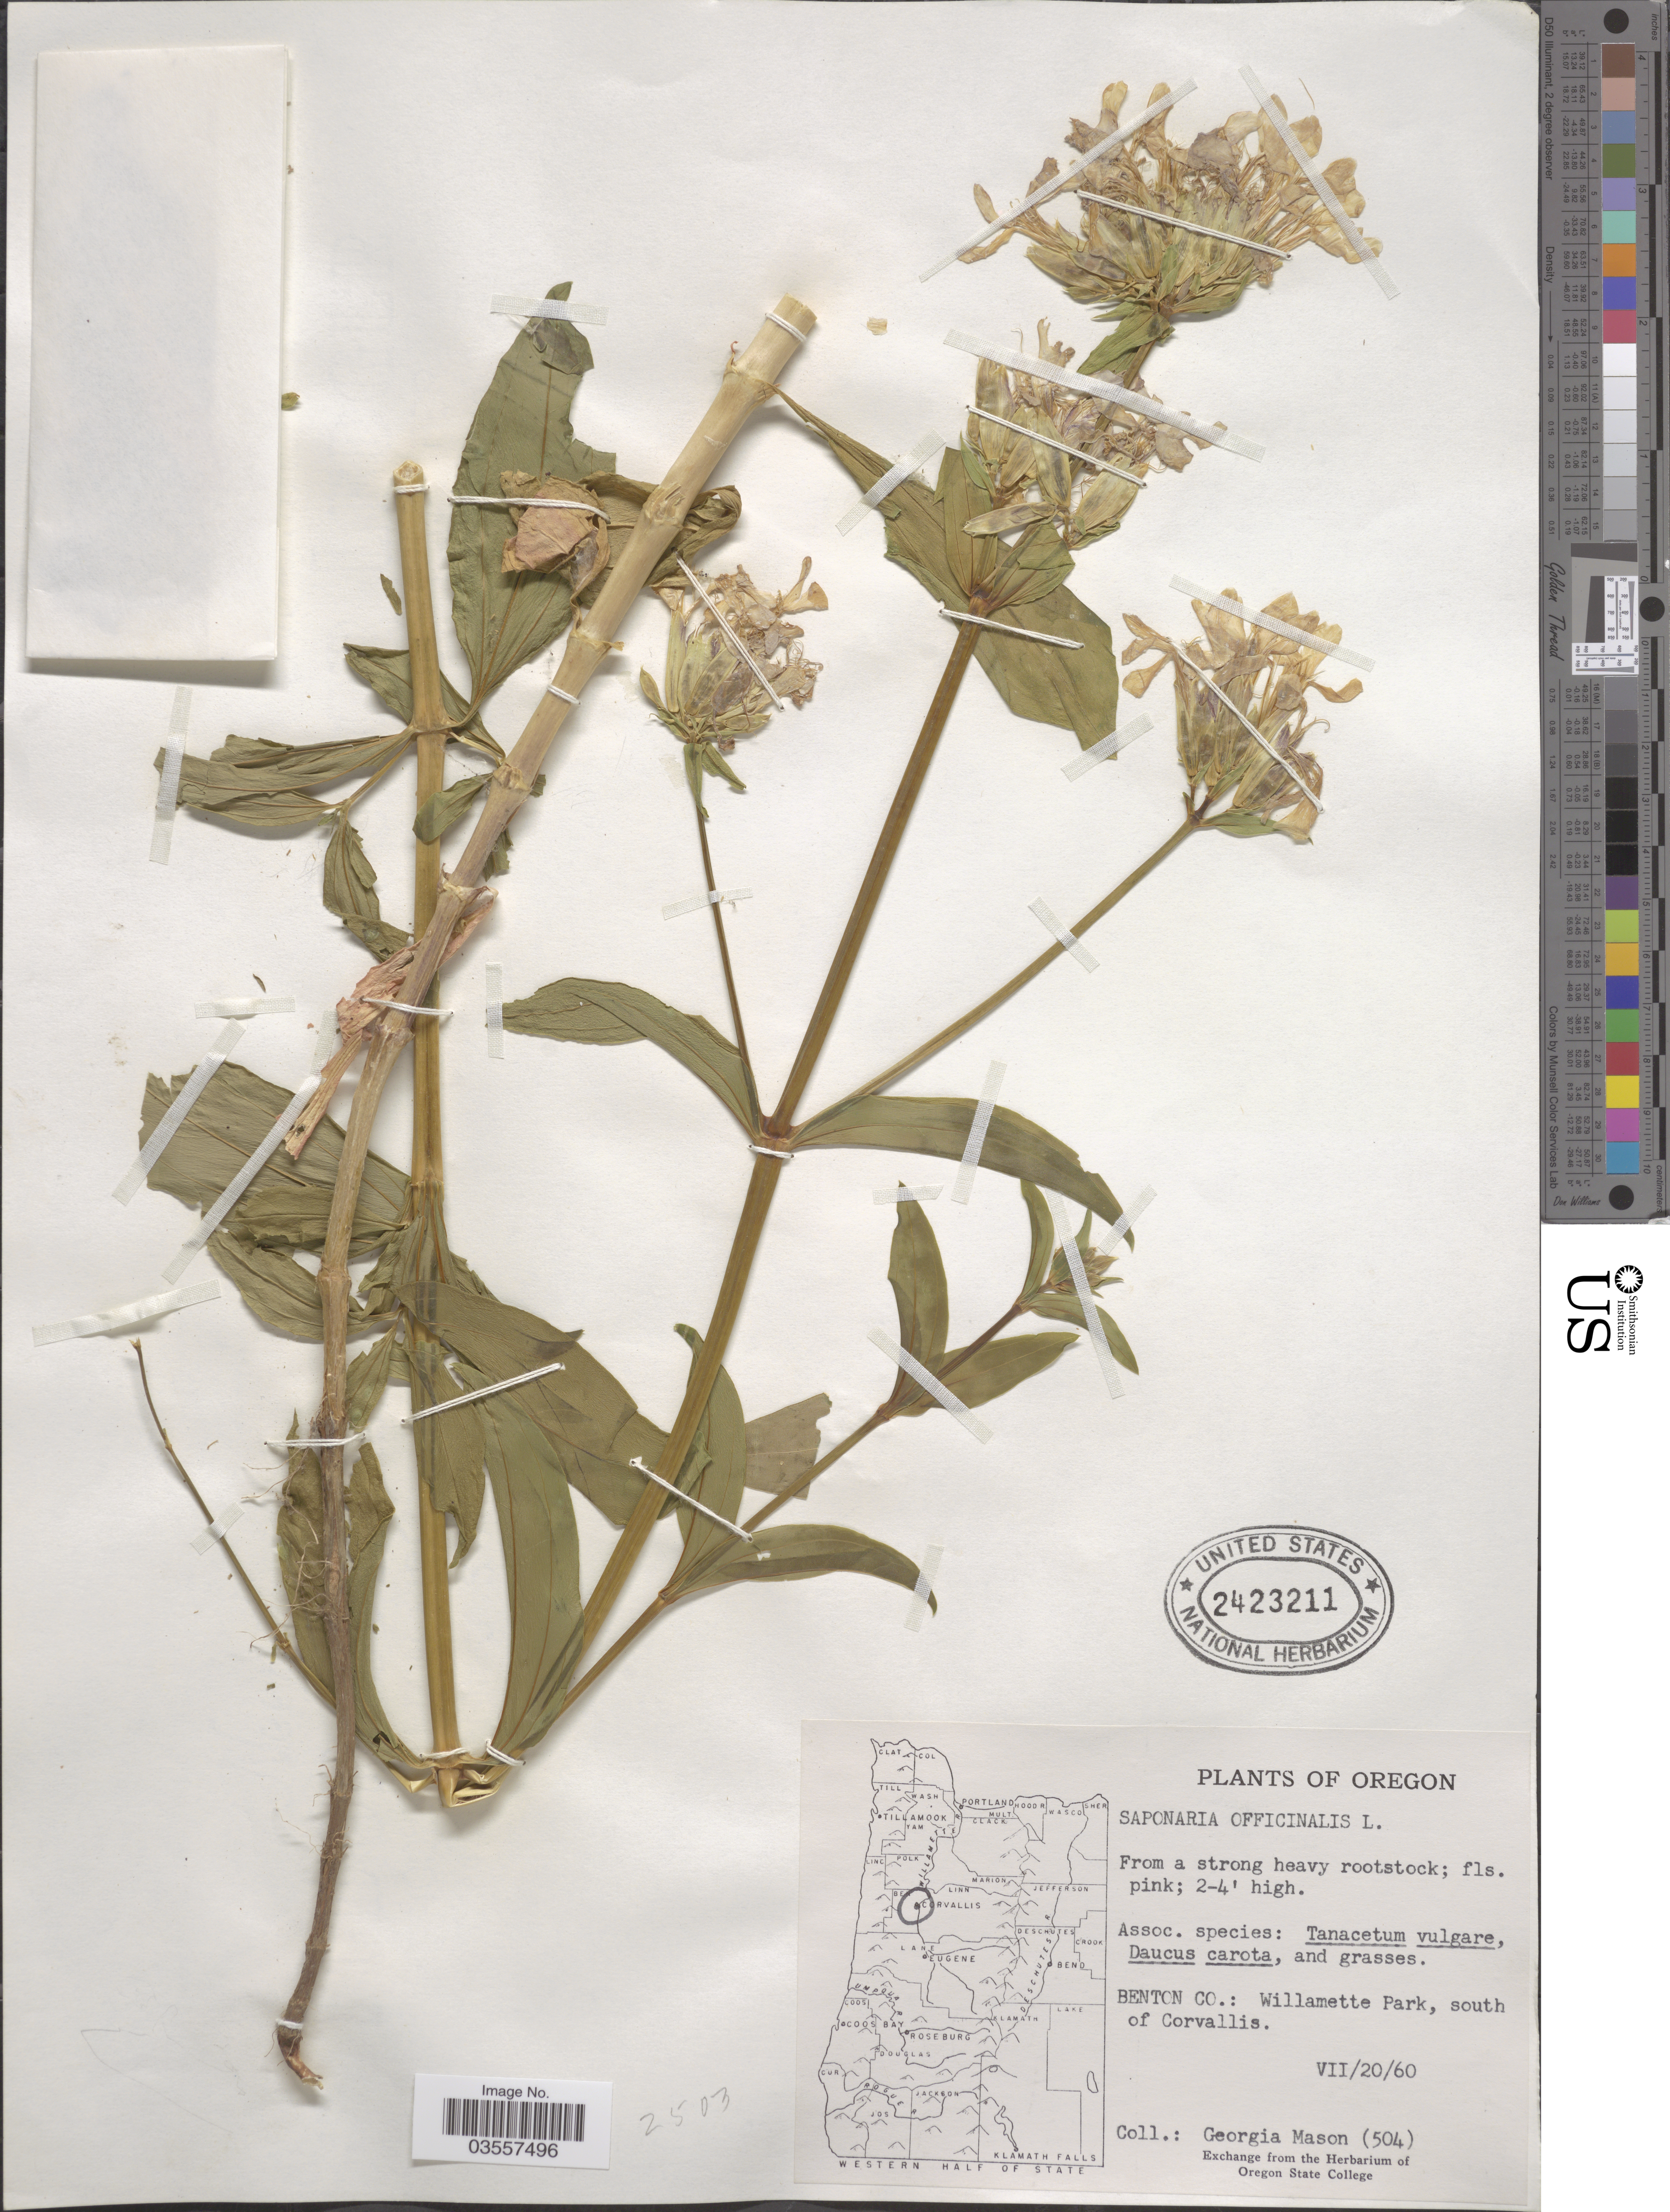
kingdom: Plantae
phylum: Tracheophyta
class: Magnoliopsida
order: Caryophyllales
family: Caryophyllaceae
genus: Saponaria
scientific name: Saponaria officinalis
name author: L.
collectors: G. Mason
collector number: (504)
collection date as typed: Transcribed d/m/y: 20/7/60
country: United States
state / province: Oregon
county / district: Benton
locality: Benton Co.: Willamette Park, south of Corvallis.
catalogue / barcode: US 2423211